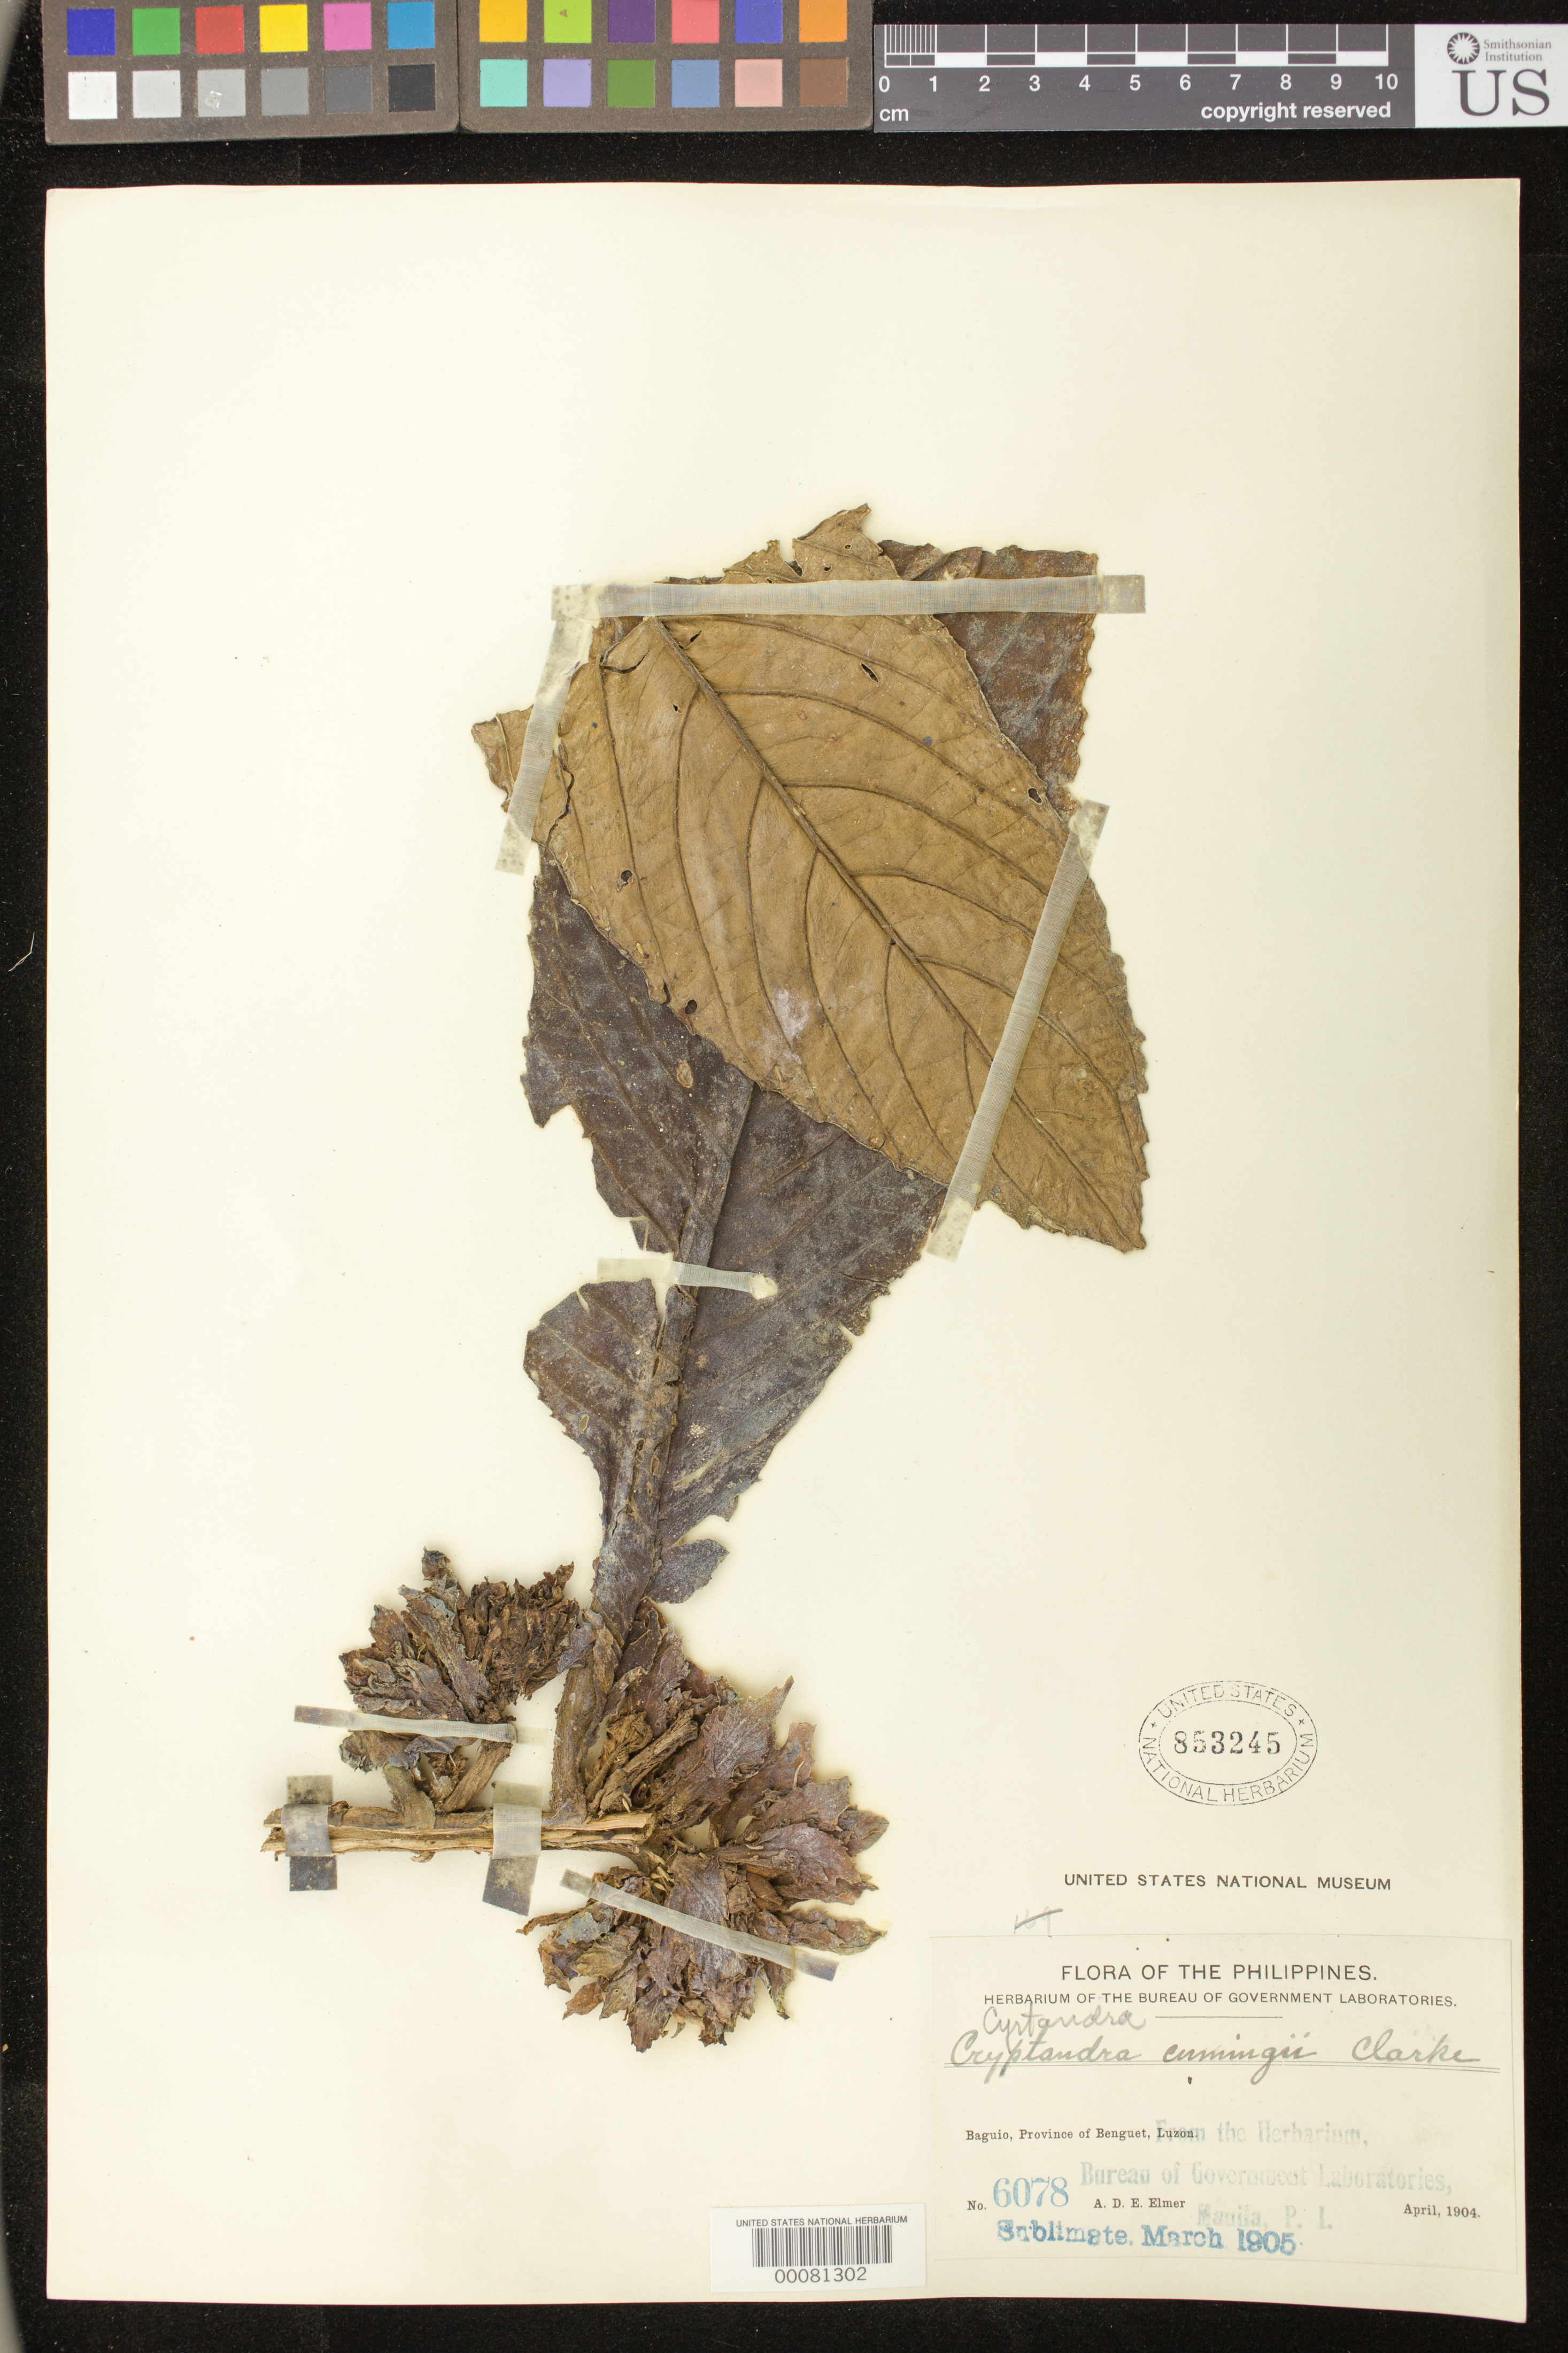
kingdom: Plantae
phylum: Tracheophyta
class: Magnoliopsida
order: Lamiales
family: Gesneriaceae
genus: Cyrtandra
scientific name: Cyrtandra cumingii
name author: C.B. Clarke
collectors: A. D. E. Elmer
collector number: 6078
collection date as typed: Apr 1904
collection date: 1904-04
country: Philippines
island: Luzon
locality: Benguet, Baguio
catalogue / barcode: US 853245